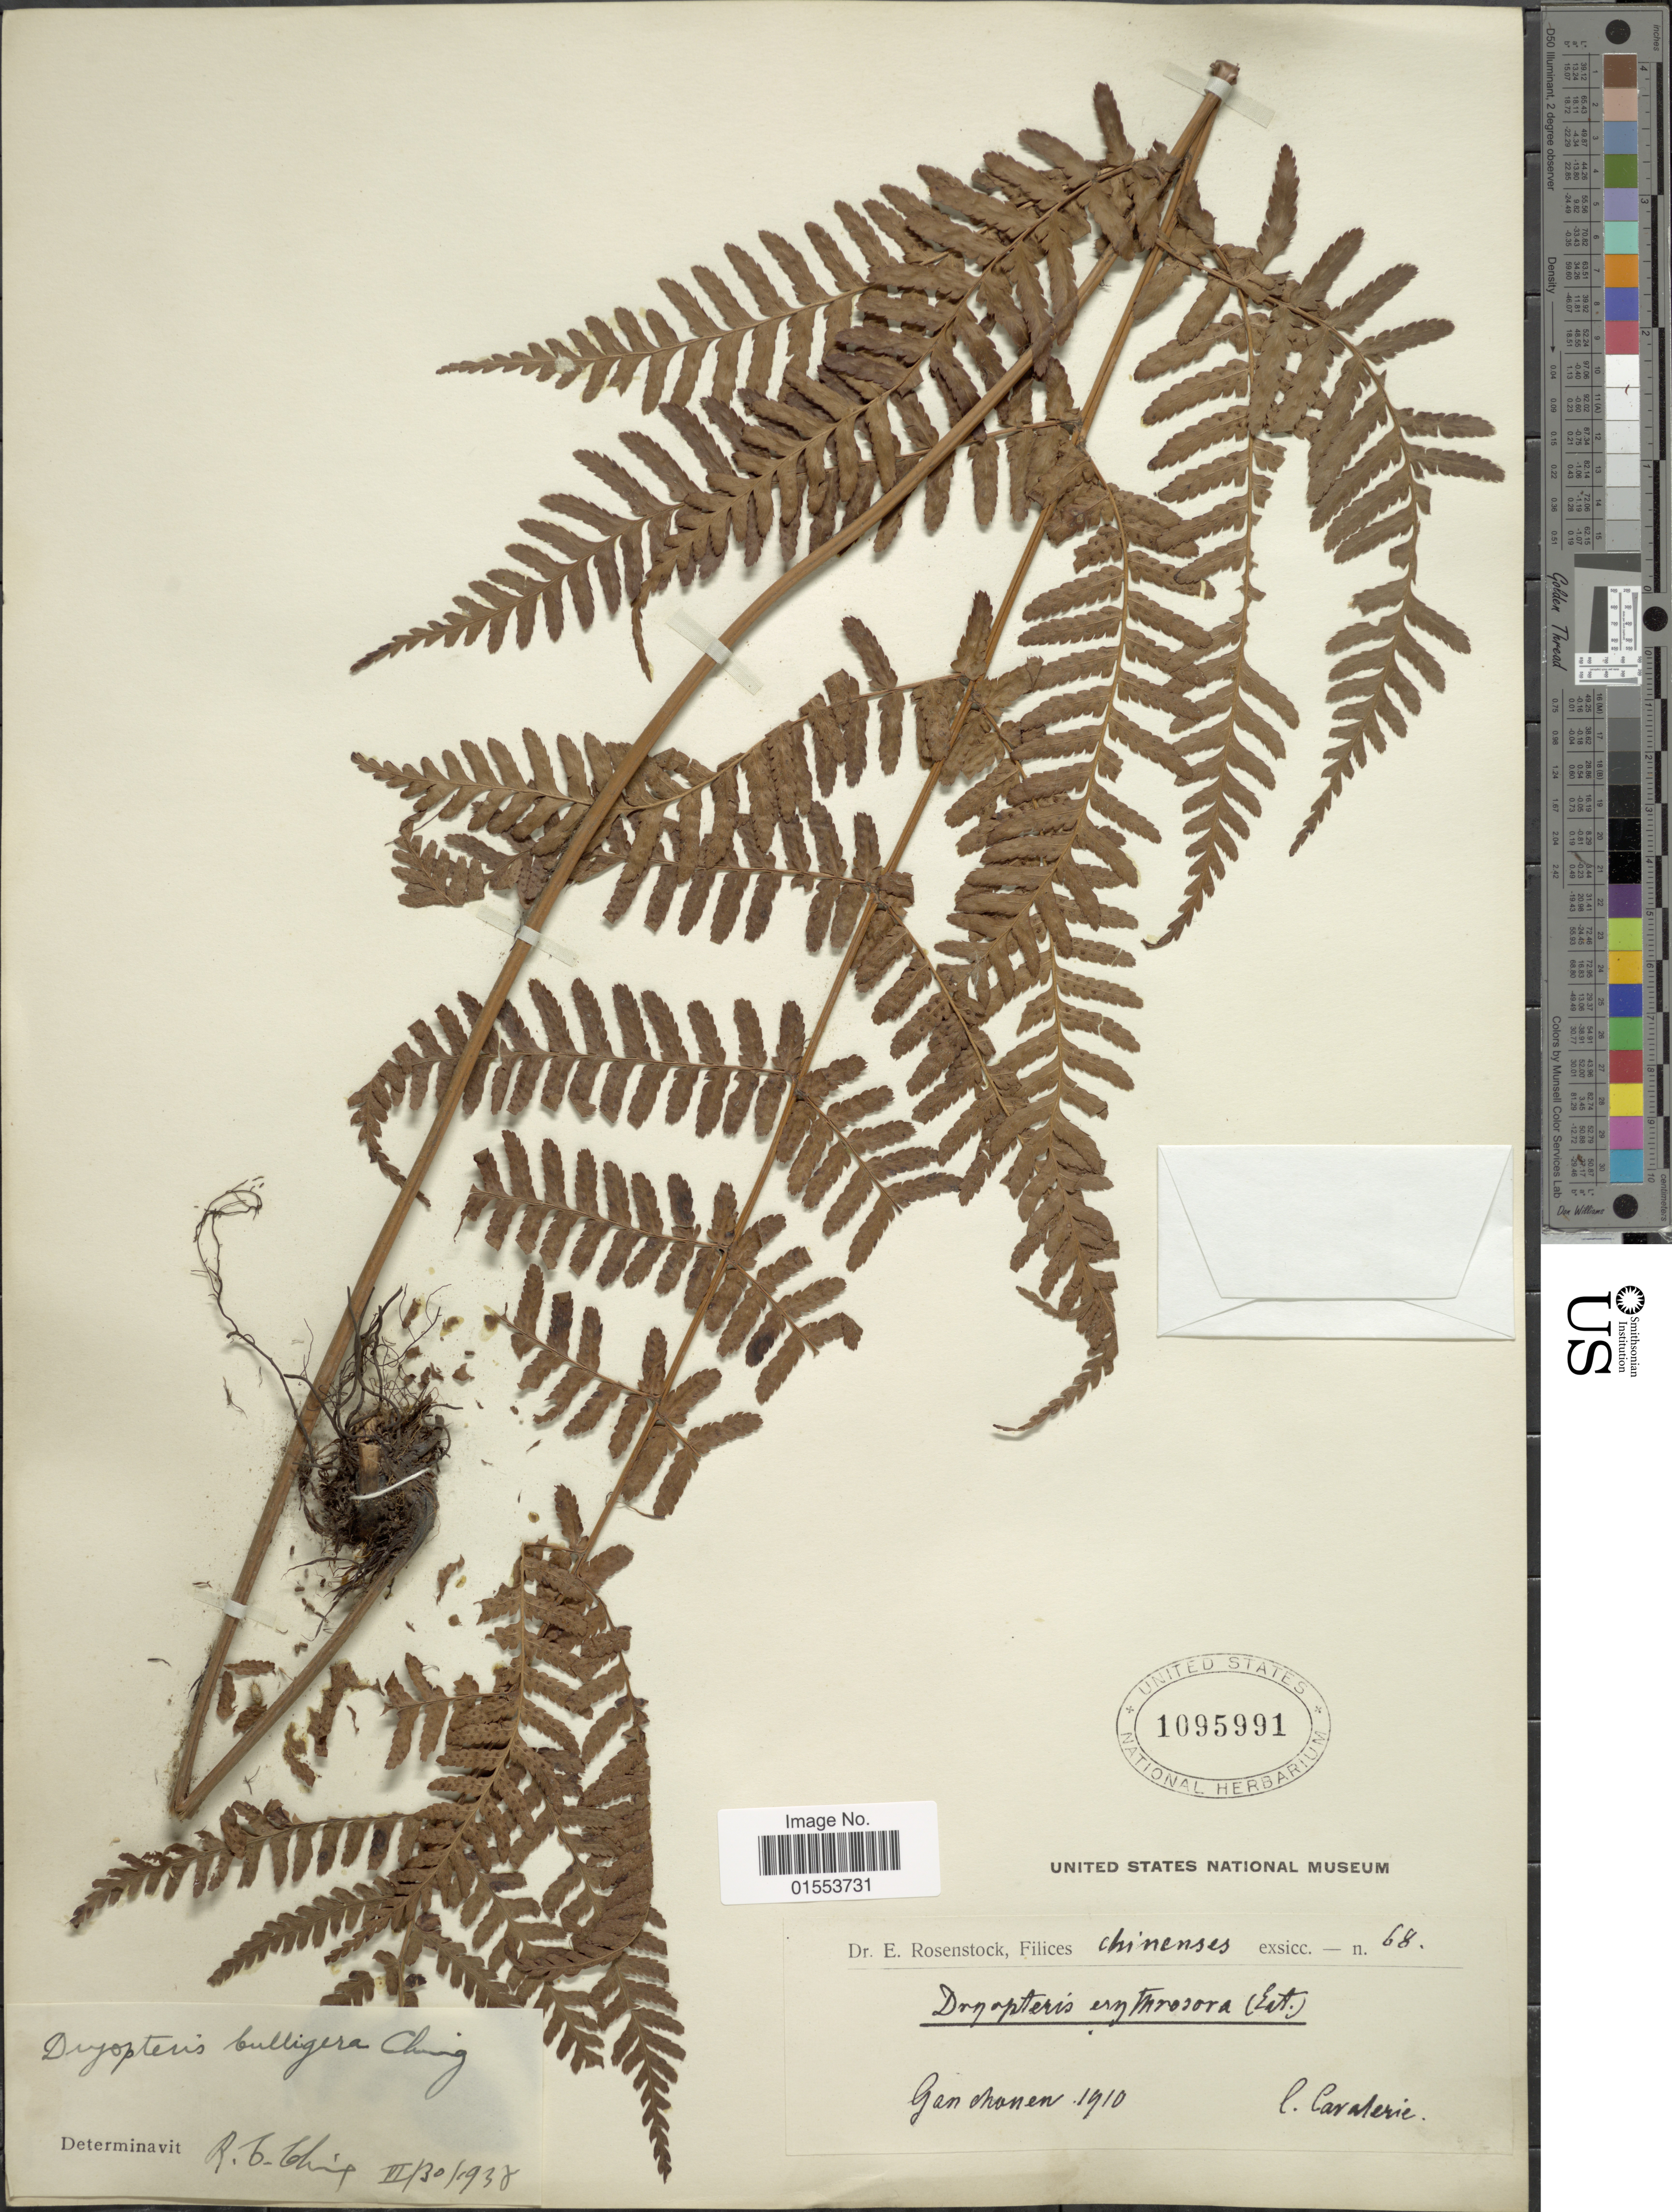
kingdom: Plantae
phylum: Tracheophyta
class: Polypodiopsida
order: Polypodiales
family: Dryopteridaceae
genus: Dryopteris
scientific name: Dryopteris bulligera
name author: Ching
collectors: -. Cavalerie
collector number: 68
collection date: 1910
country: China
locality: Guangzhou., Chinenses.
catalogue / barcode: US 1095991